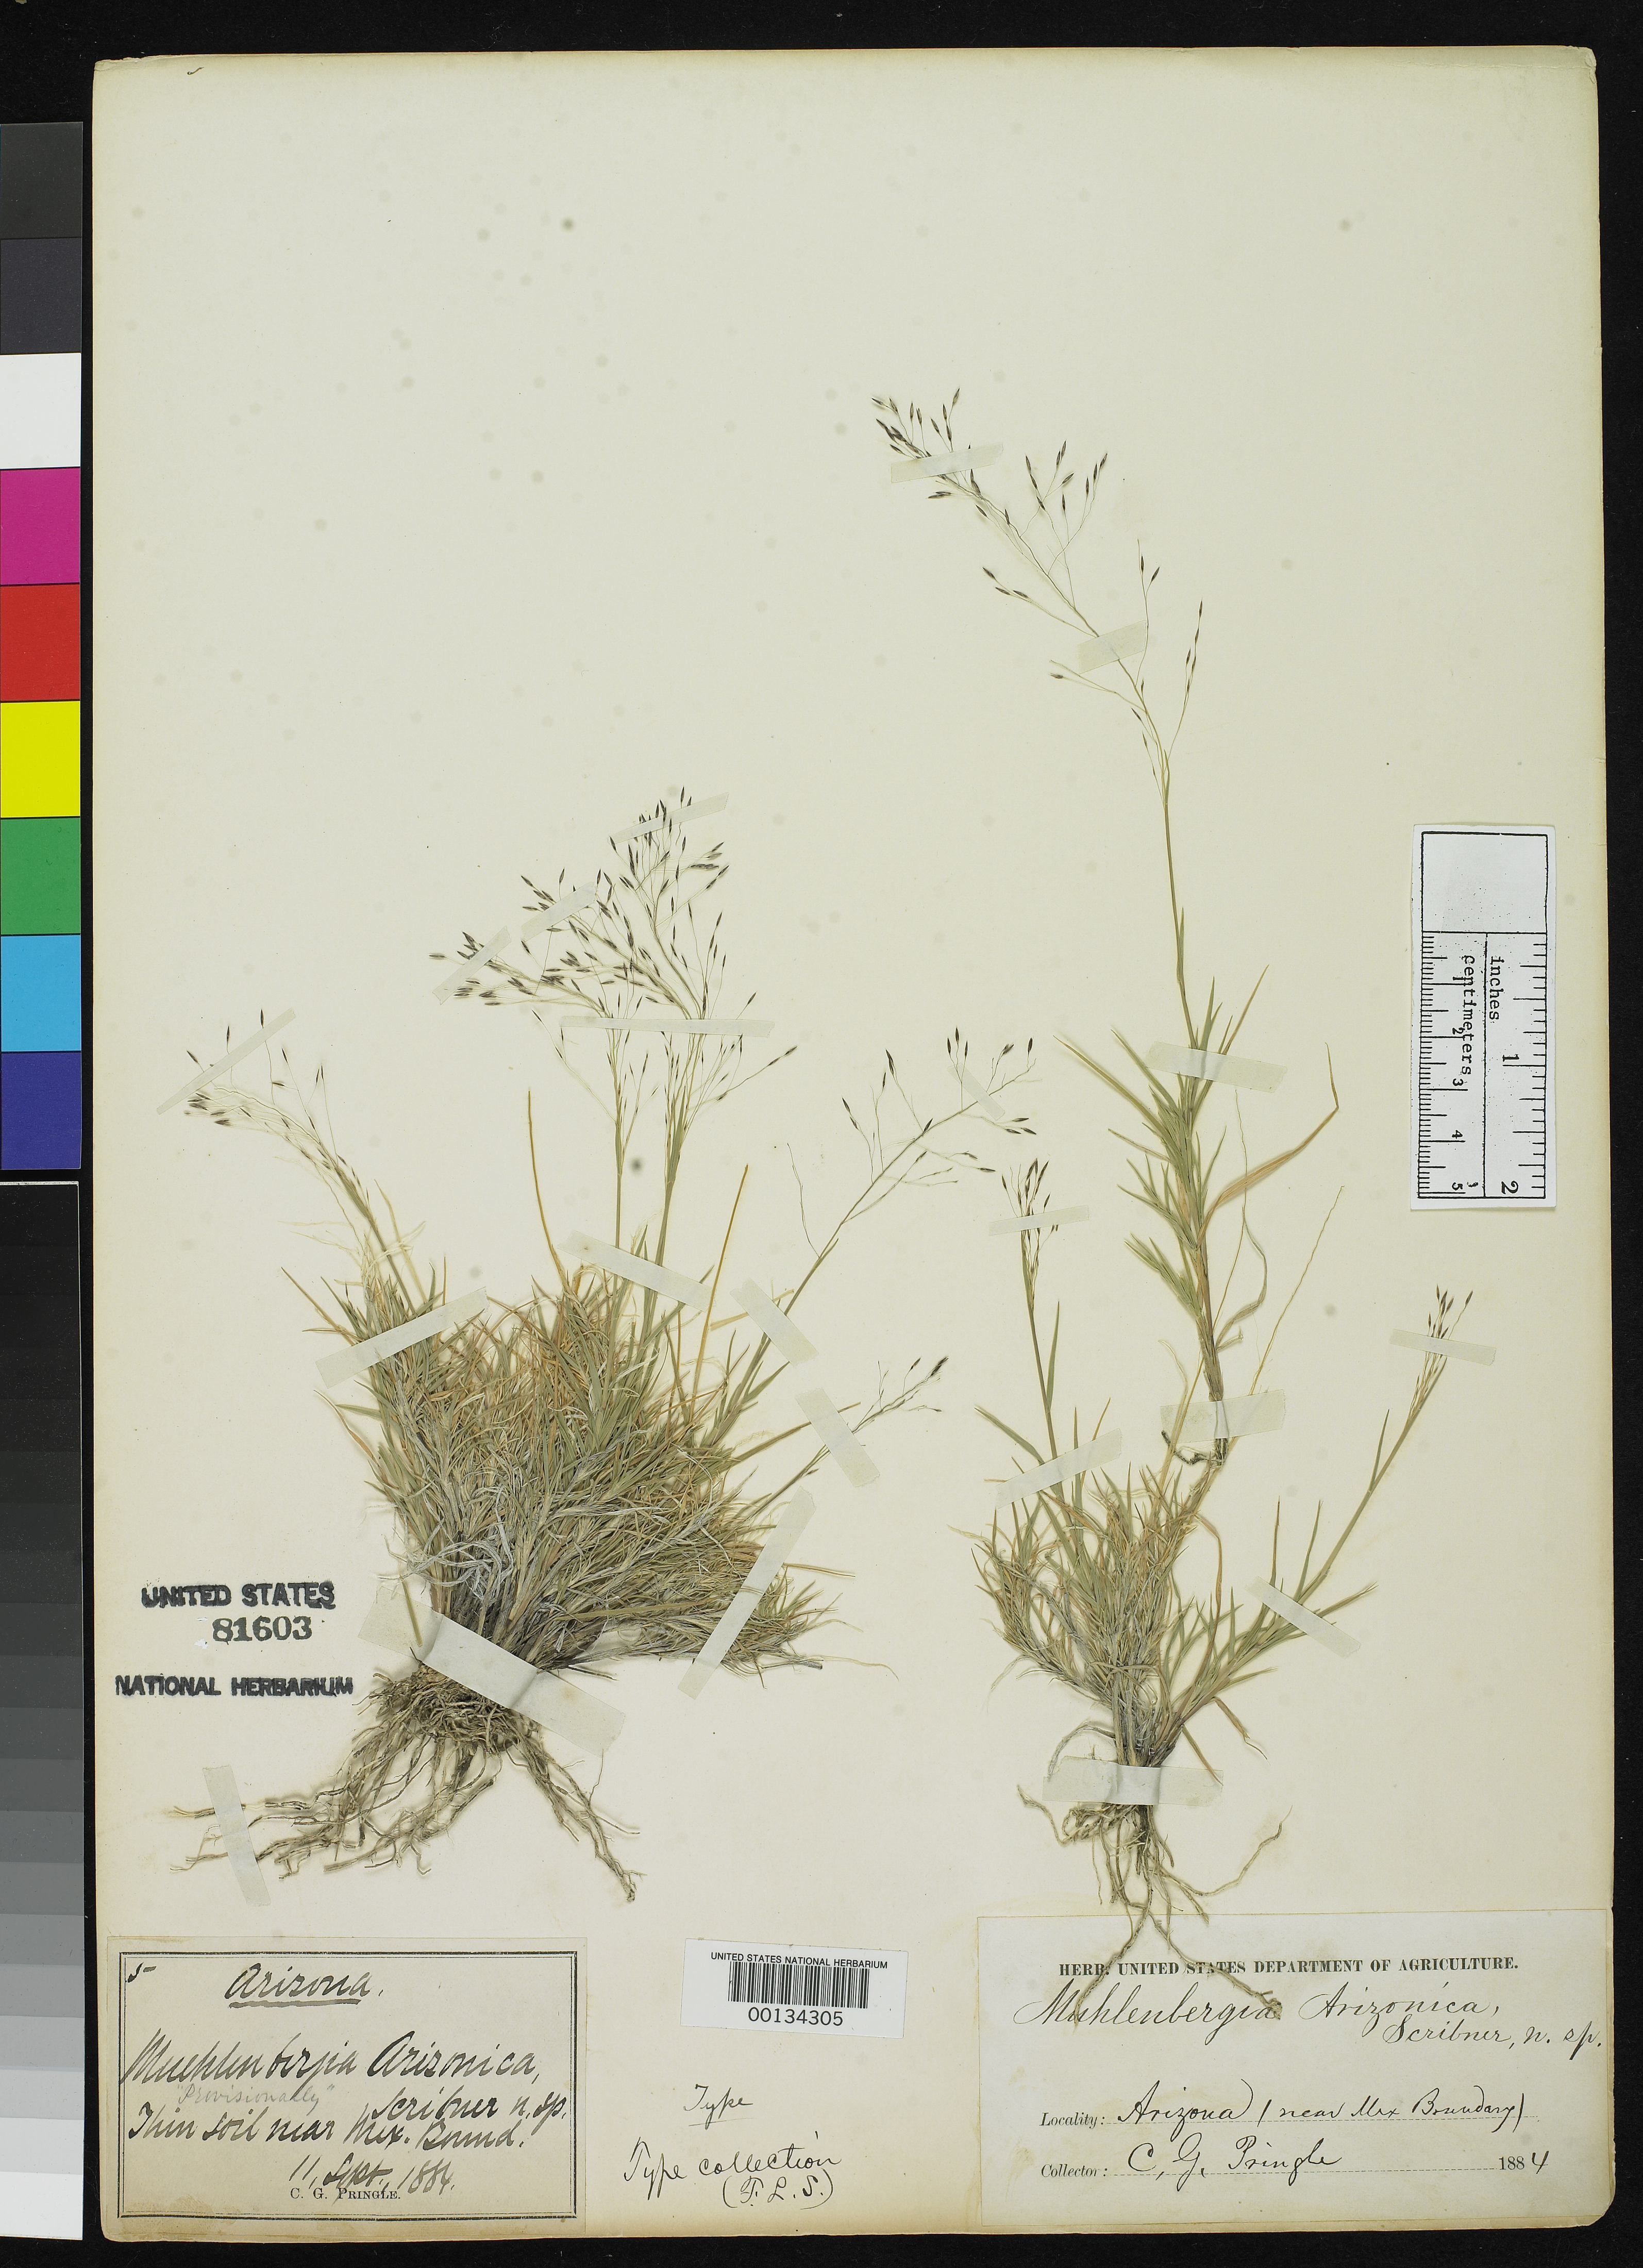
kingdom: Plantae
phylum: Tracheophyta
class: Liliopsida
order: Poales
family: Poaceae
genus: Muhlenbergia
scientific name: Muhlenbergia arizonica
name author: Scribn.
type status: Syntype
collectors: C. G. Pringle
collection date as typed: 11 Sep 1884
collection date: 1884-09-11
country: United States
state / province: Arizona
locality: Near Mexican border.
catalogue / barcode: US 81603